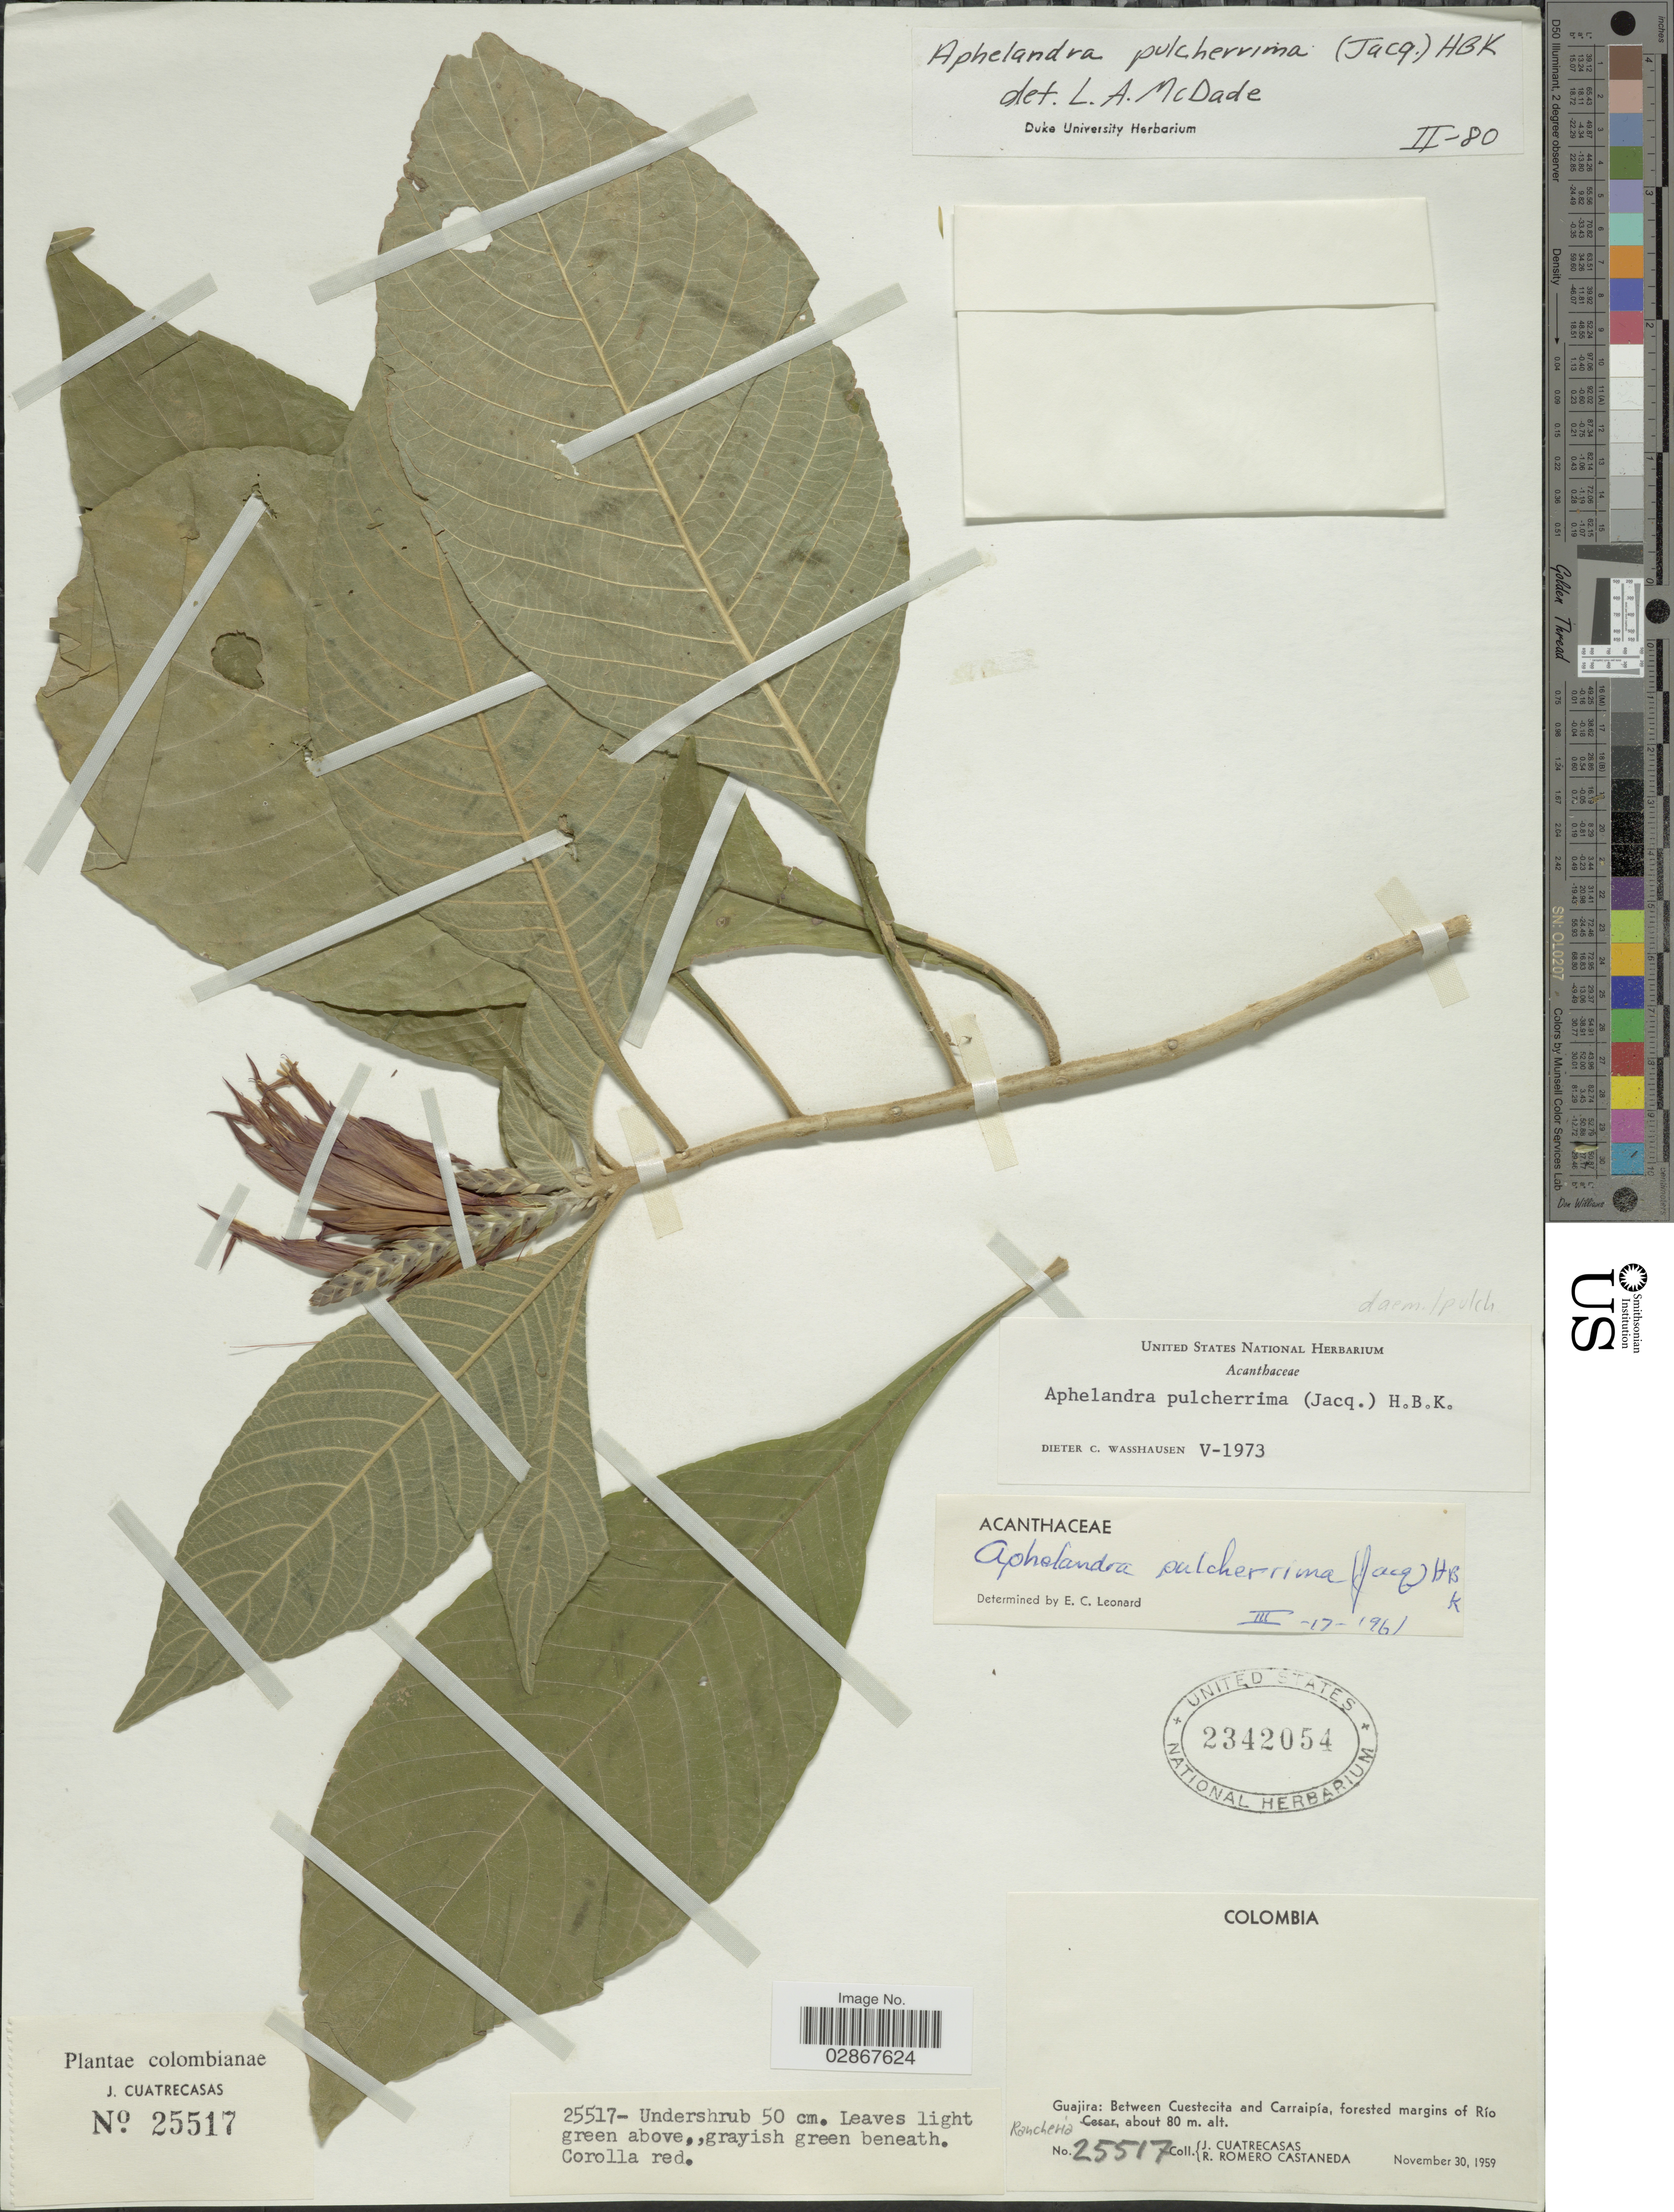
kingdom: Plantae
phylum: Tracheophyta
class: Magnoliopsida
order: Lamiales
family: Acanthaceae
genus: Aphelandra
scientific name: Aphelandra pulcherrima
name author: (Jacq.) Kunth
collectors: J. Cuatrecasas & R. Romero Castañeda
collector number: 25517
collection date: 1959-11-30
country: Colombia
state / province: La Guajira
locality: Between Cuestecita and Carraipía, forested margins of Río Rancheria.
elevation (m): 80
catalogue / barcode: US 2342054